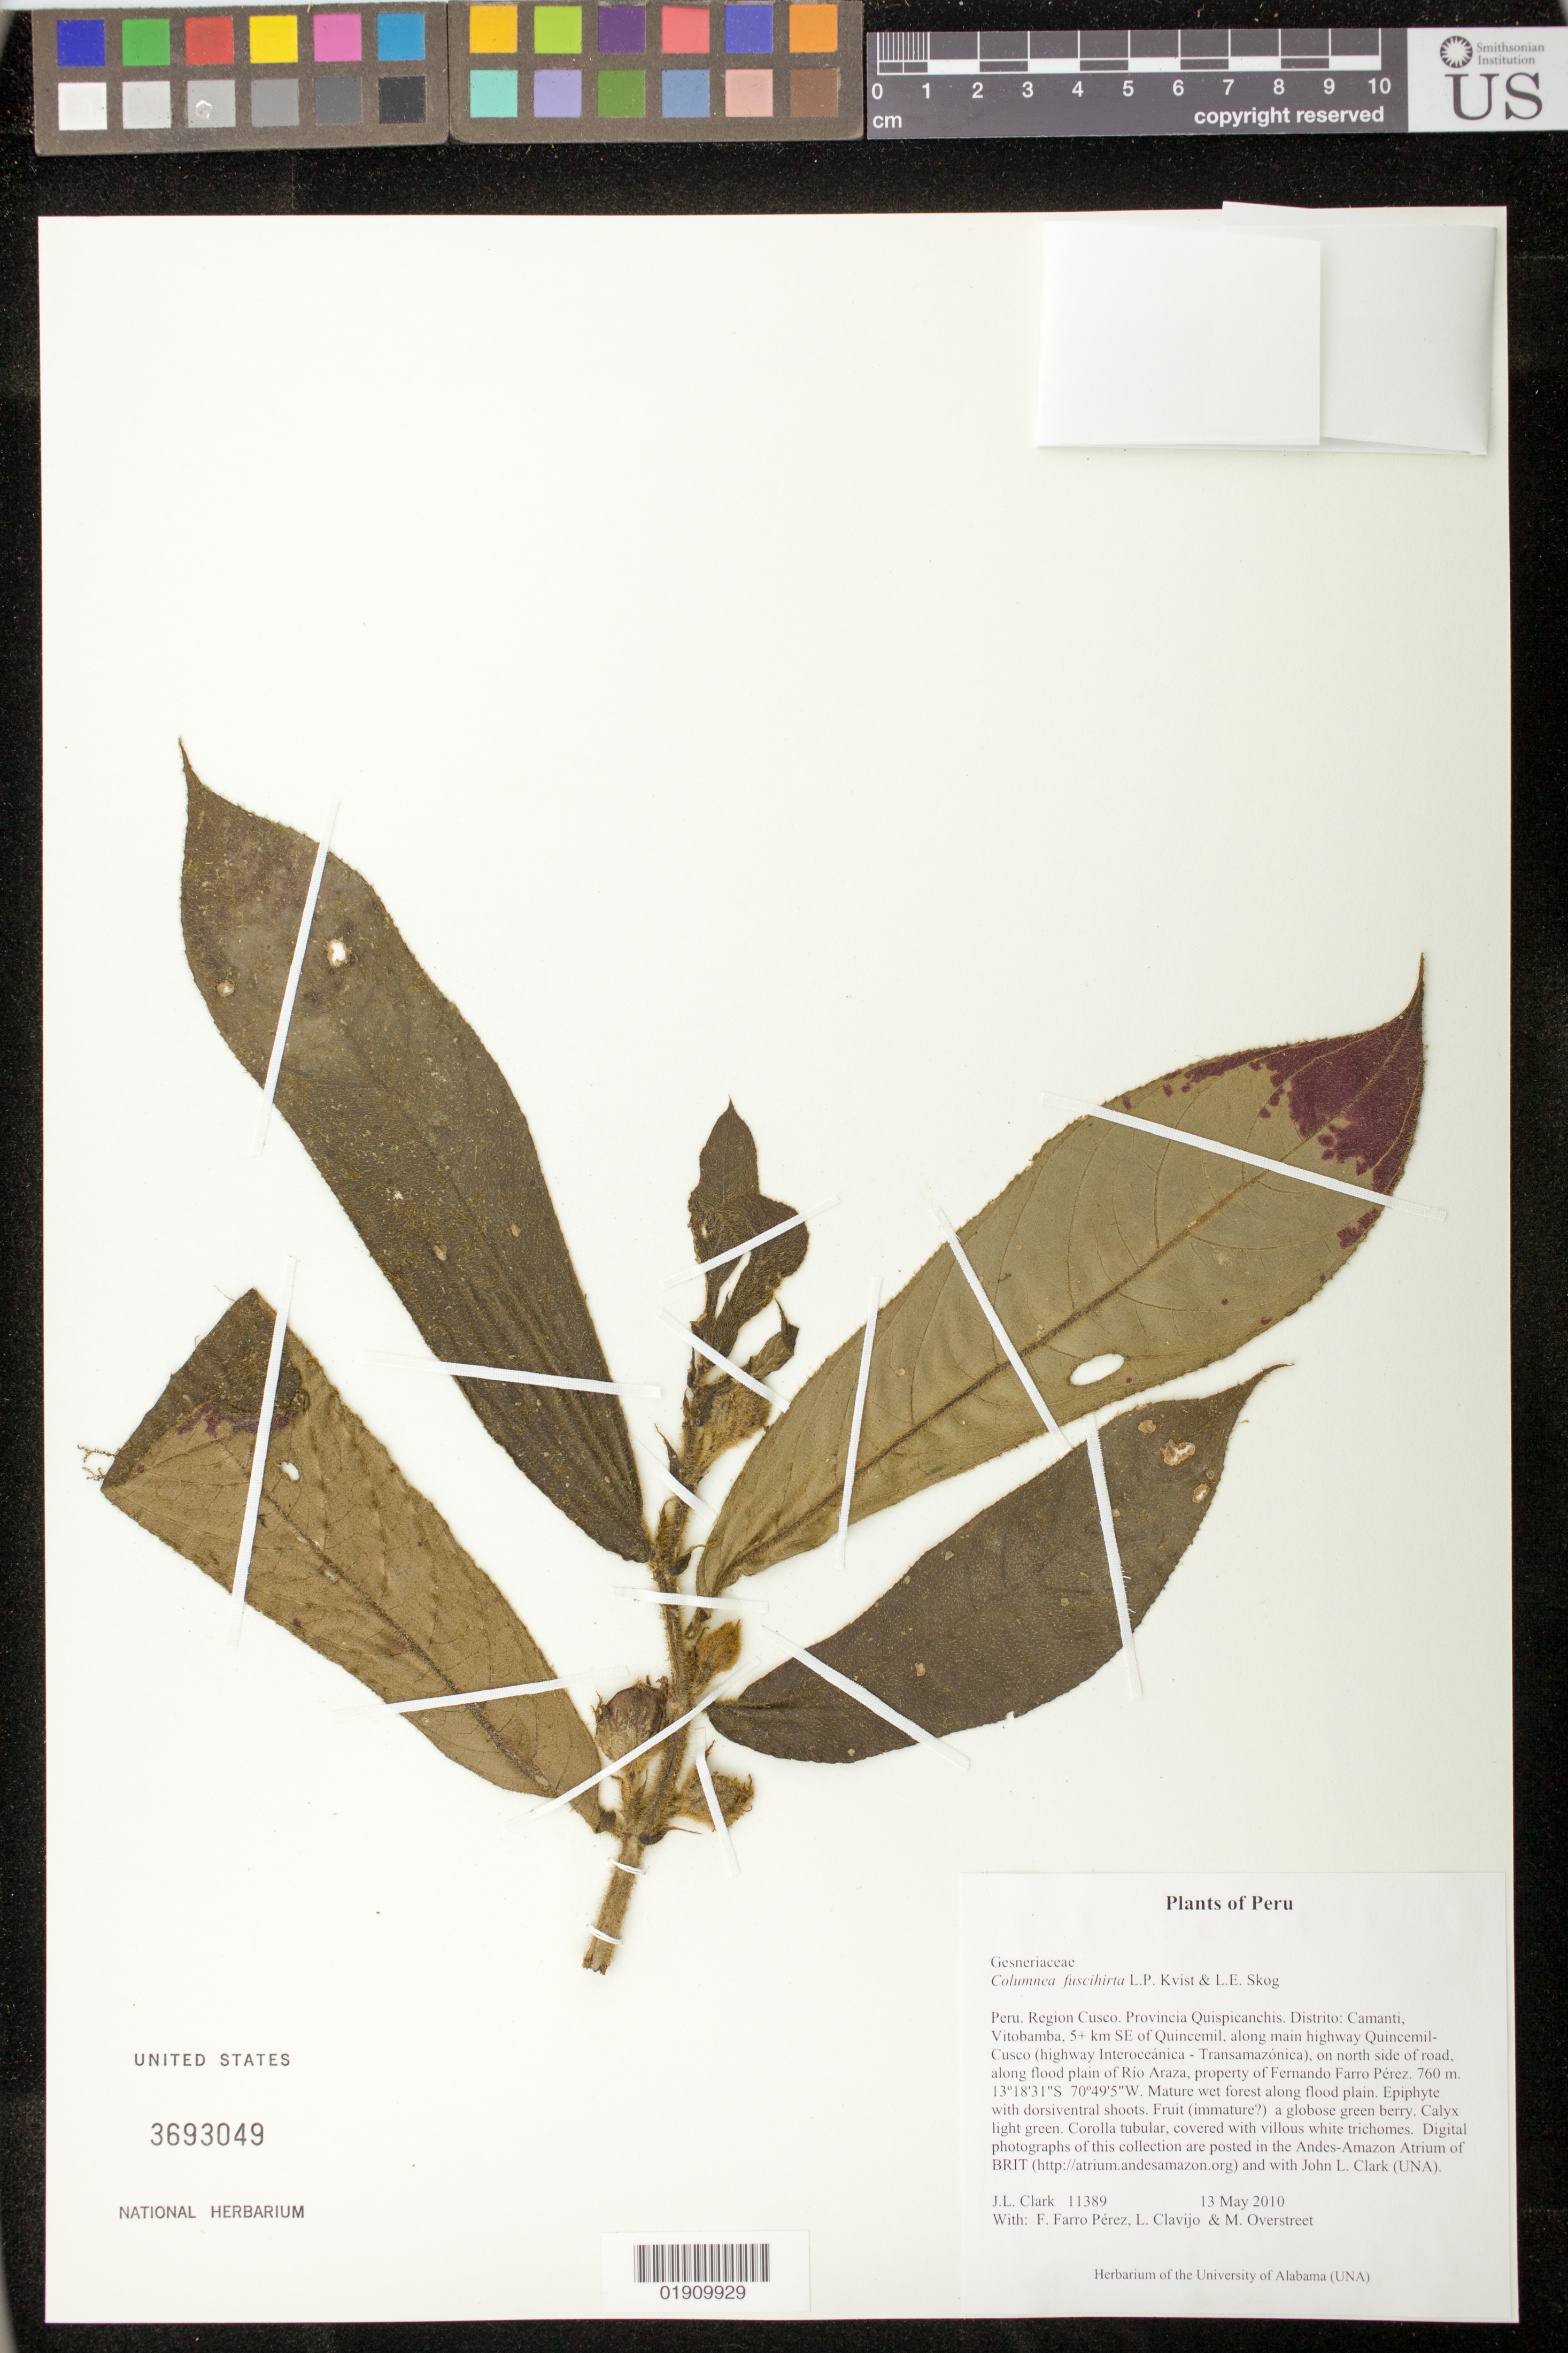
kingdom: Plantae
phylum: Tracheophyta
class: Magnoliopsida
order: Lamiales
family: Gesneriaceae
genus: Columnea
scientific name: Columnea fuscihirta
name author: L.P. Kvist & L.E. Skog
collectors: J. L. Clark, F. Perez, L. Clavijo & M. Overstreet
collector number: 11389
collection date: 2010-05-13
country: Peru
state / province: Cusco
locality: Provincia Quispicanchis: Distrito: Camanti, Vitobamba, 5+ km SE of Quincemil, along main highway Quincemil-Cusco (highway Interoceanica - Transamazonica), on north side of road, along flood plain of Rio Araza, property of Fernando Farro Perez.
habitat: Mature wet forest along flood plain.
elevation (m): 760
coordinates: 13 18 31 S, 70 49 5 W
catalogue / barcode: US 3693049